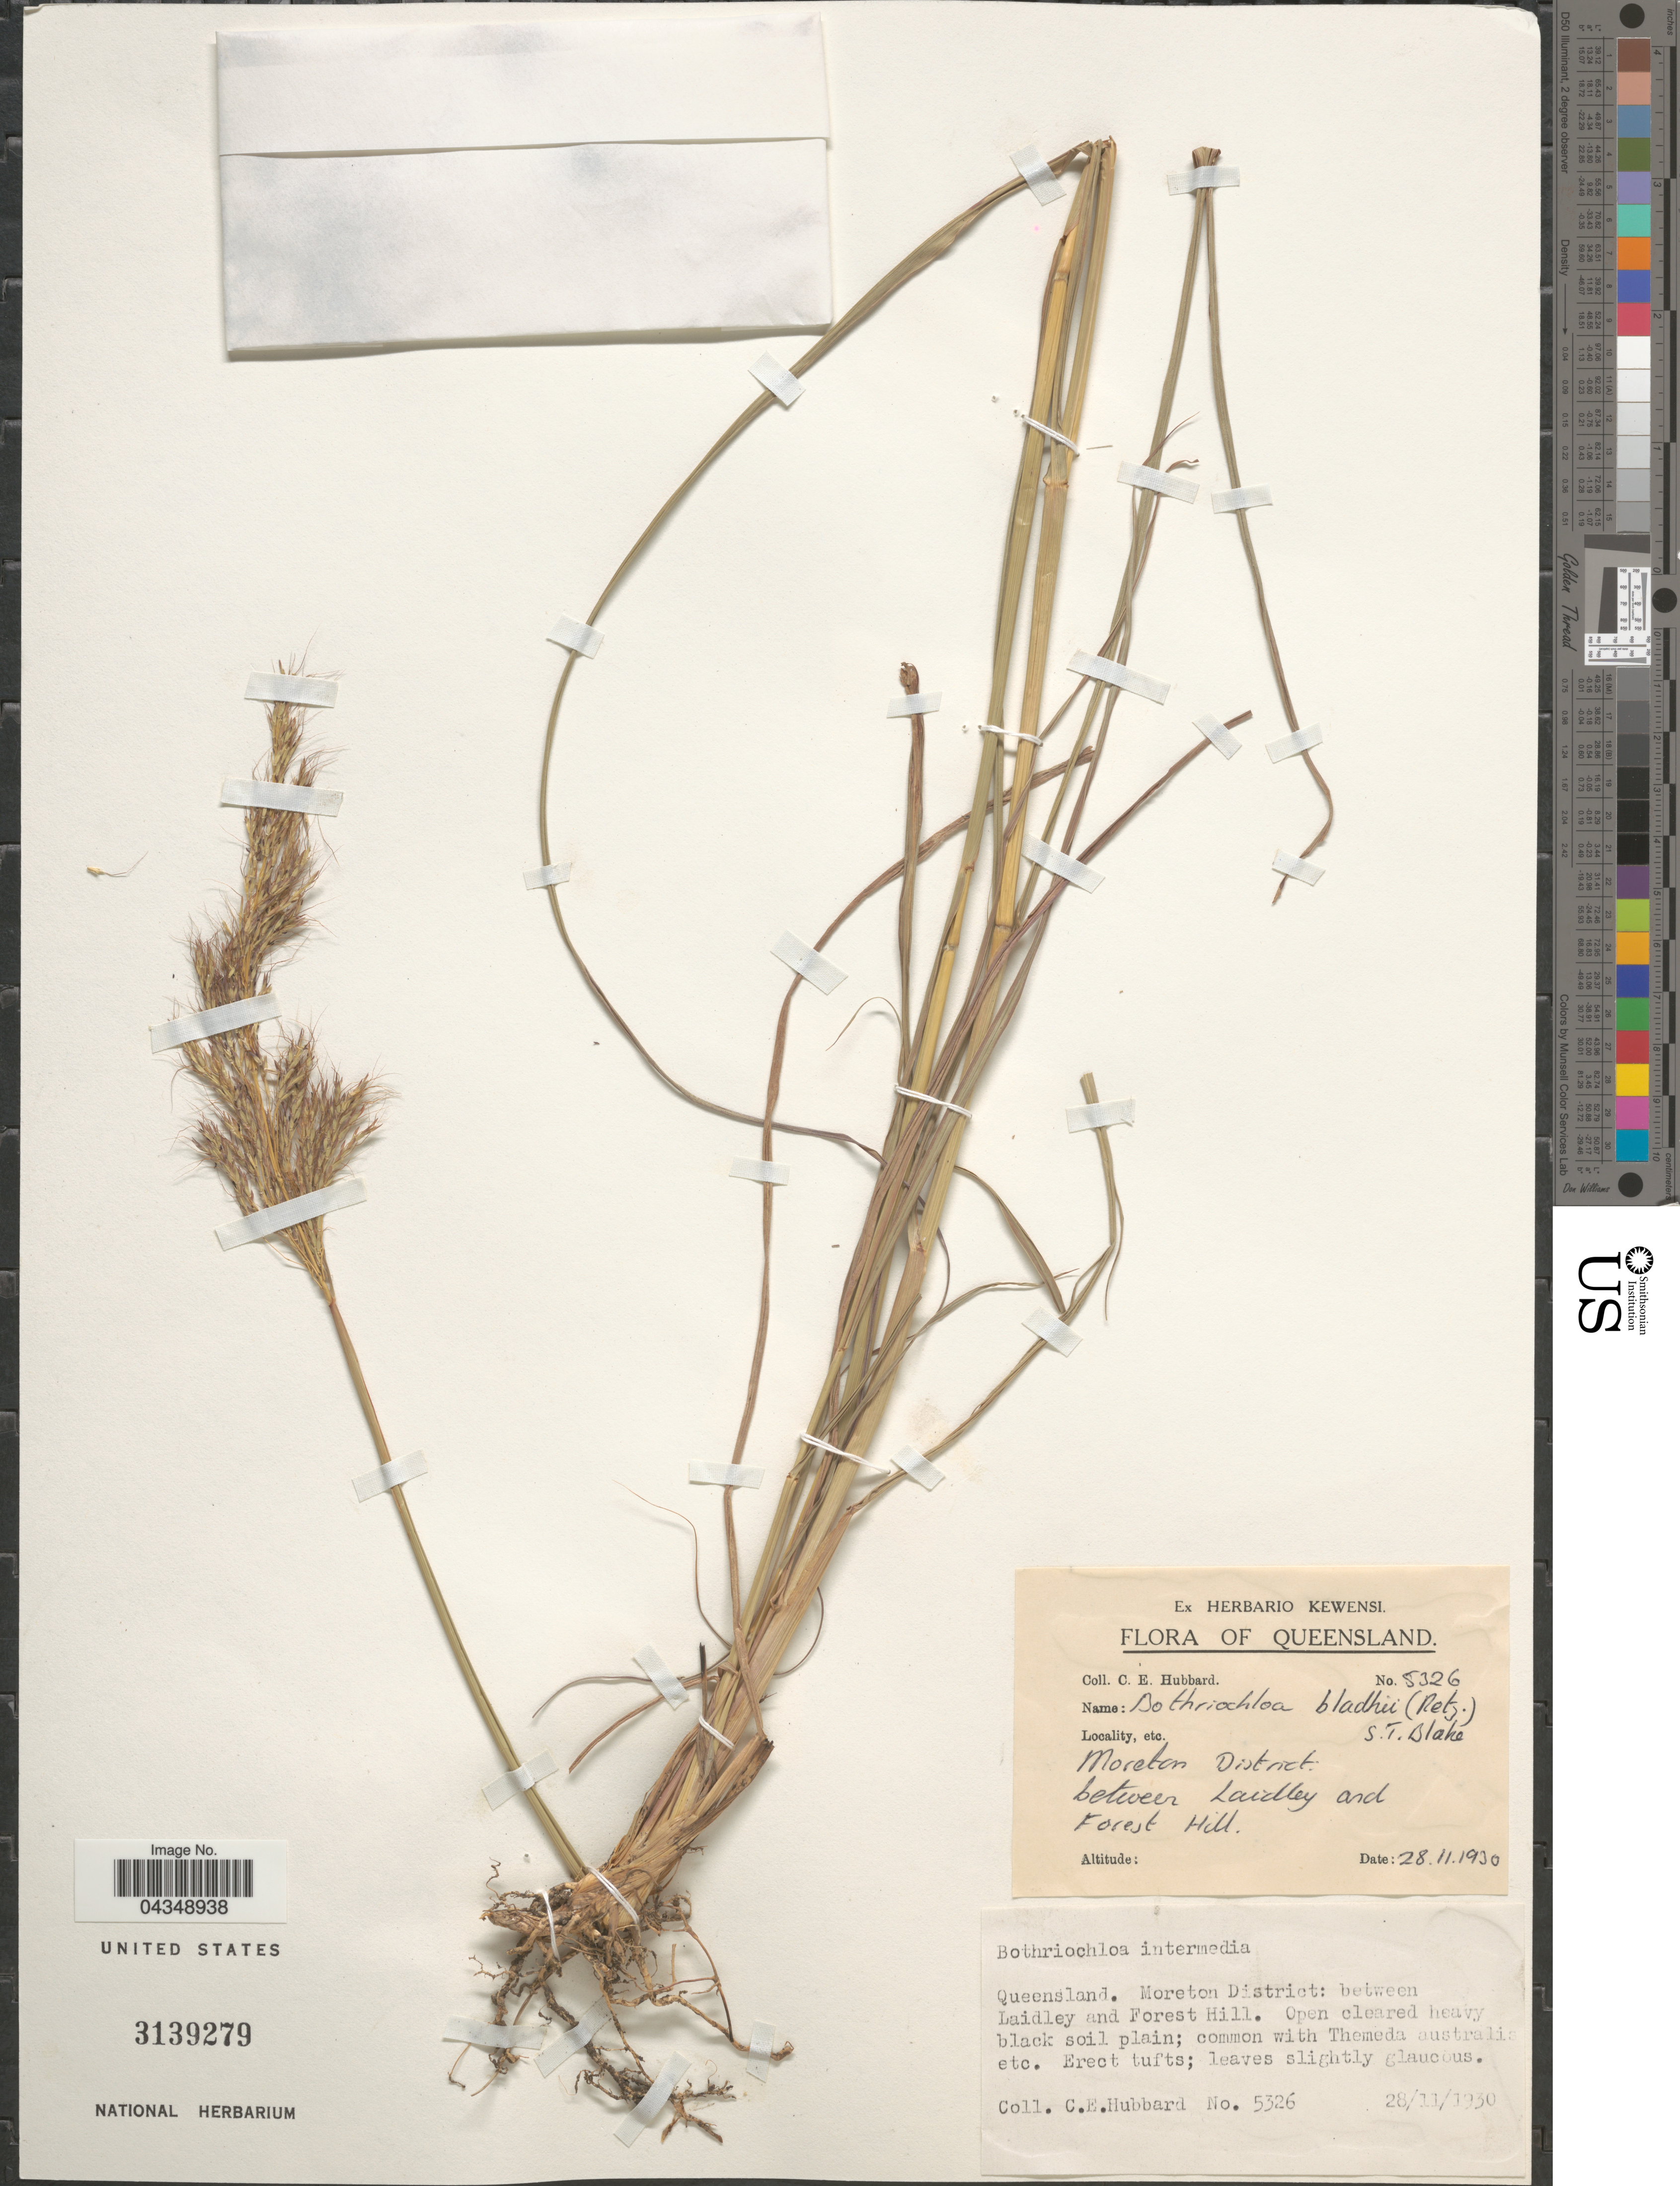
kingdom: Plantae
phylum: Tracheophyta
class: Liliopsida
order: Poales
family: Poaceae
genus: Bothriochloa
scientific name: Bothriochloa bladhii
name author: (Retz.) S.T. Blake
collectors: C. E. Hubbard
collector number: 5326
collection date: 1930-11-28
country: Australia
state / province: Queensland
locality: Moreton District: between Laidley and Forest Hill.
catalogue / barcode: US 3139279